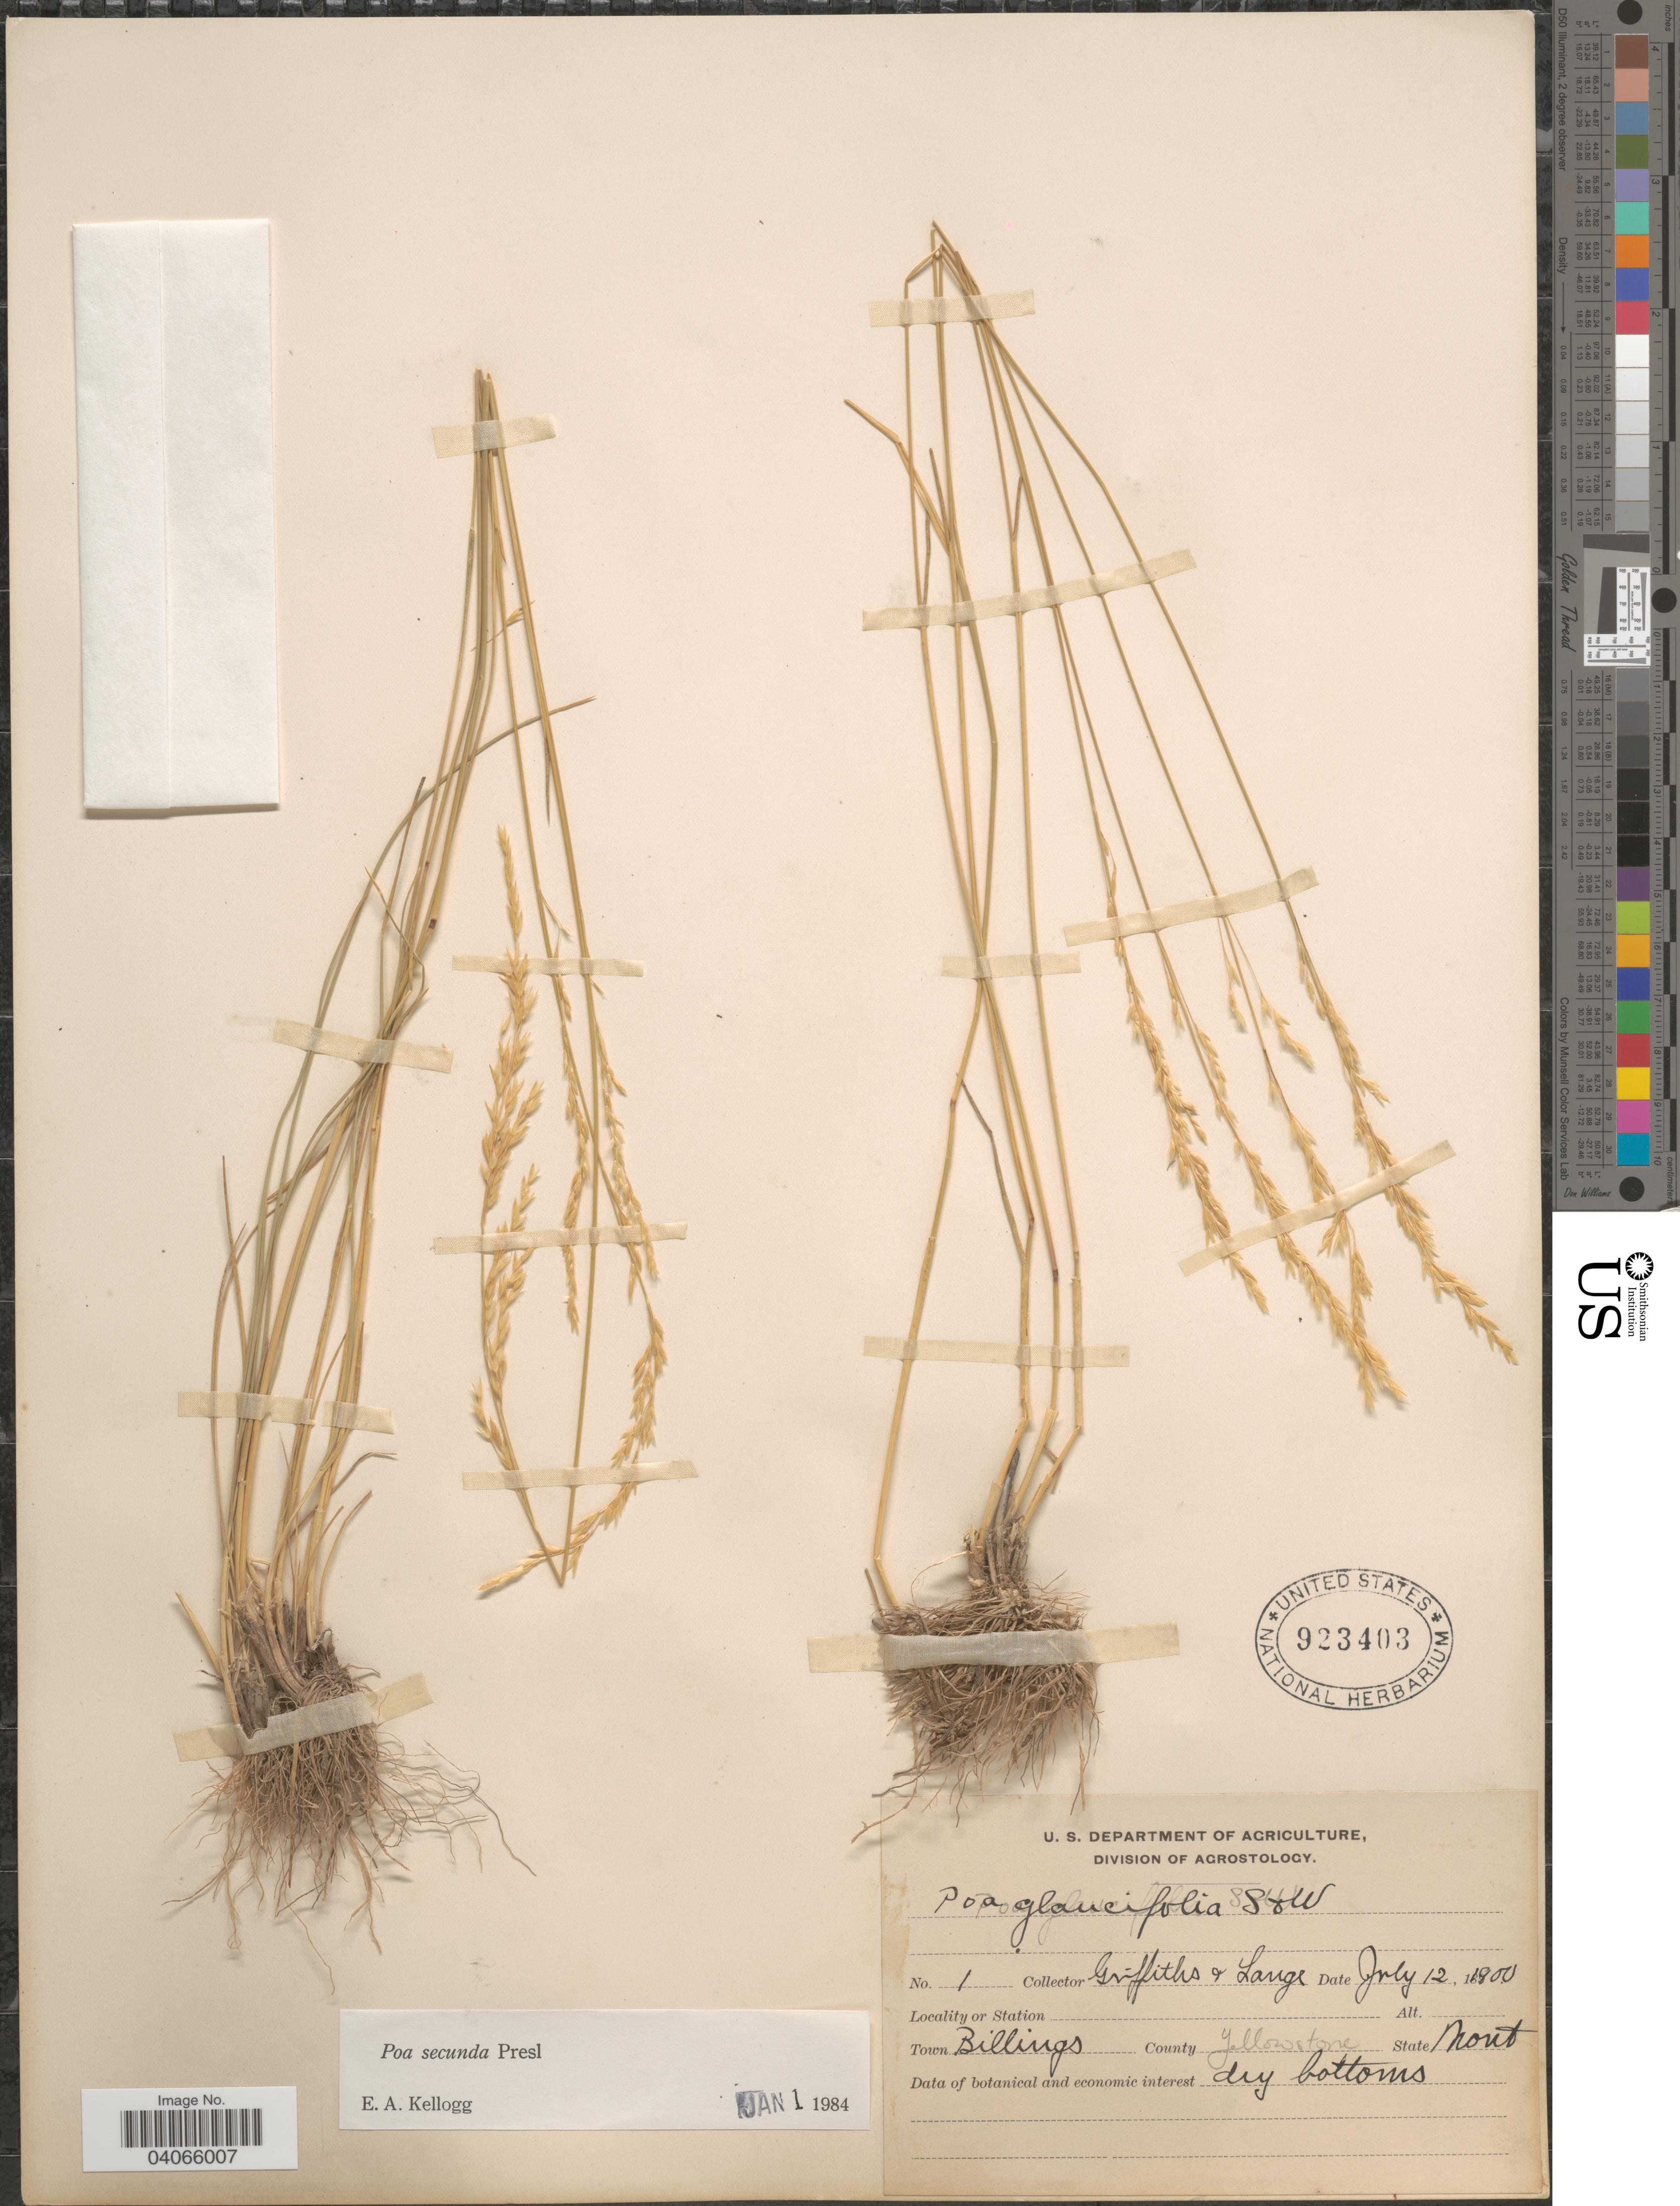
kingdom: Plantae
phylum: Tracheophyta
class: Liliopsida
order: Poales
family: Poaceae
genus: Poa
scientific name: Poa secunda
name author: J. Presl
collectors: -- Griffiths & -- Lange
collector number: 1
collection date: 1900-07-12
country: United States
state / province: Montana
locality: Town Billings. County Yellowstone.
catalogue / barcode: US 923403